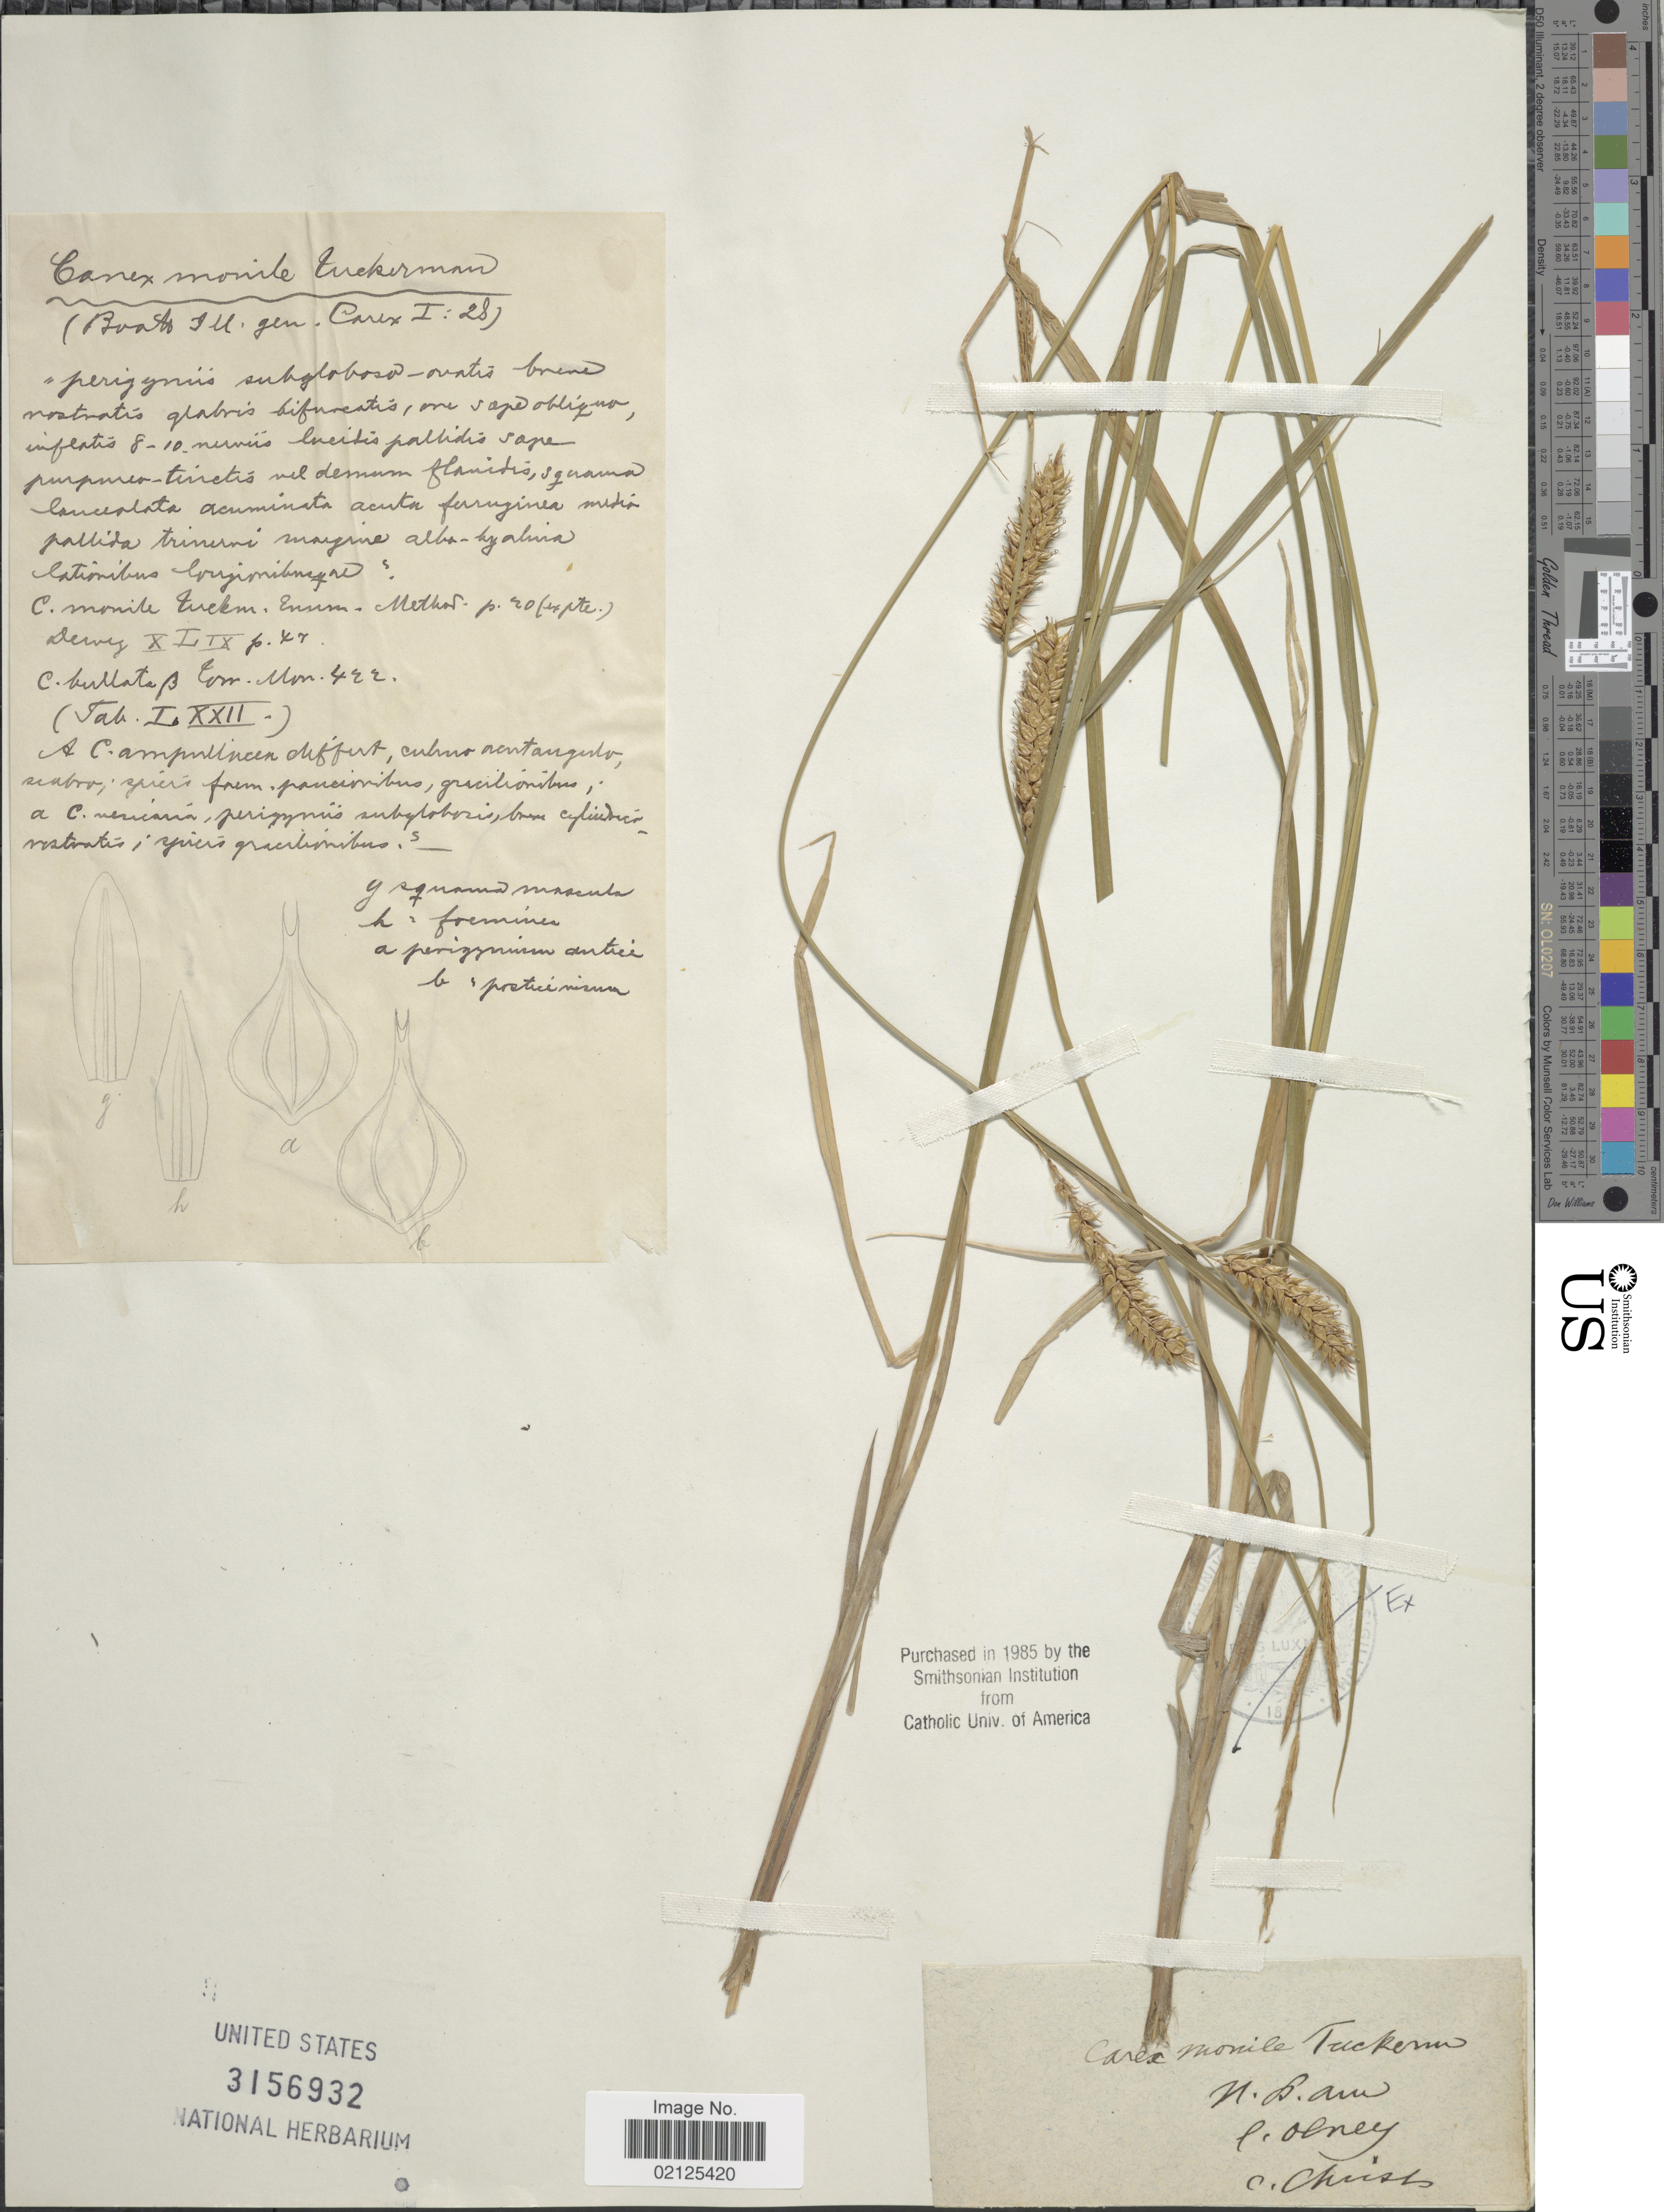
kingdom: Plantae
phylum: Tracheophyta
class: Liliopsida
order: Poales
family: Cyperaceae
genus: Carex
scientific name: Carex vesicaria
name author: L.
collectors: Olney & Christ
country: United States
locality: N. P. Am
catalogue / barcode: US 3156932